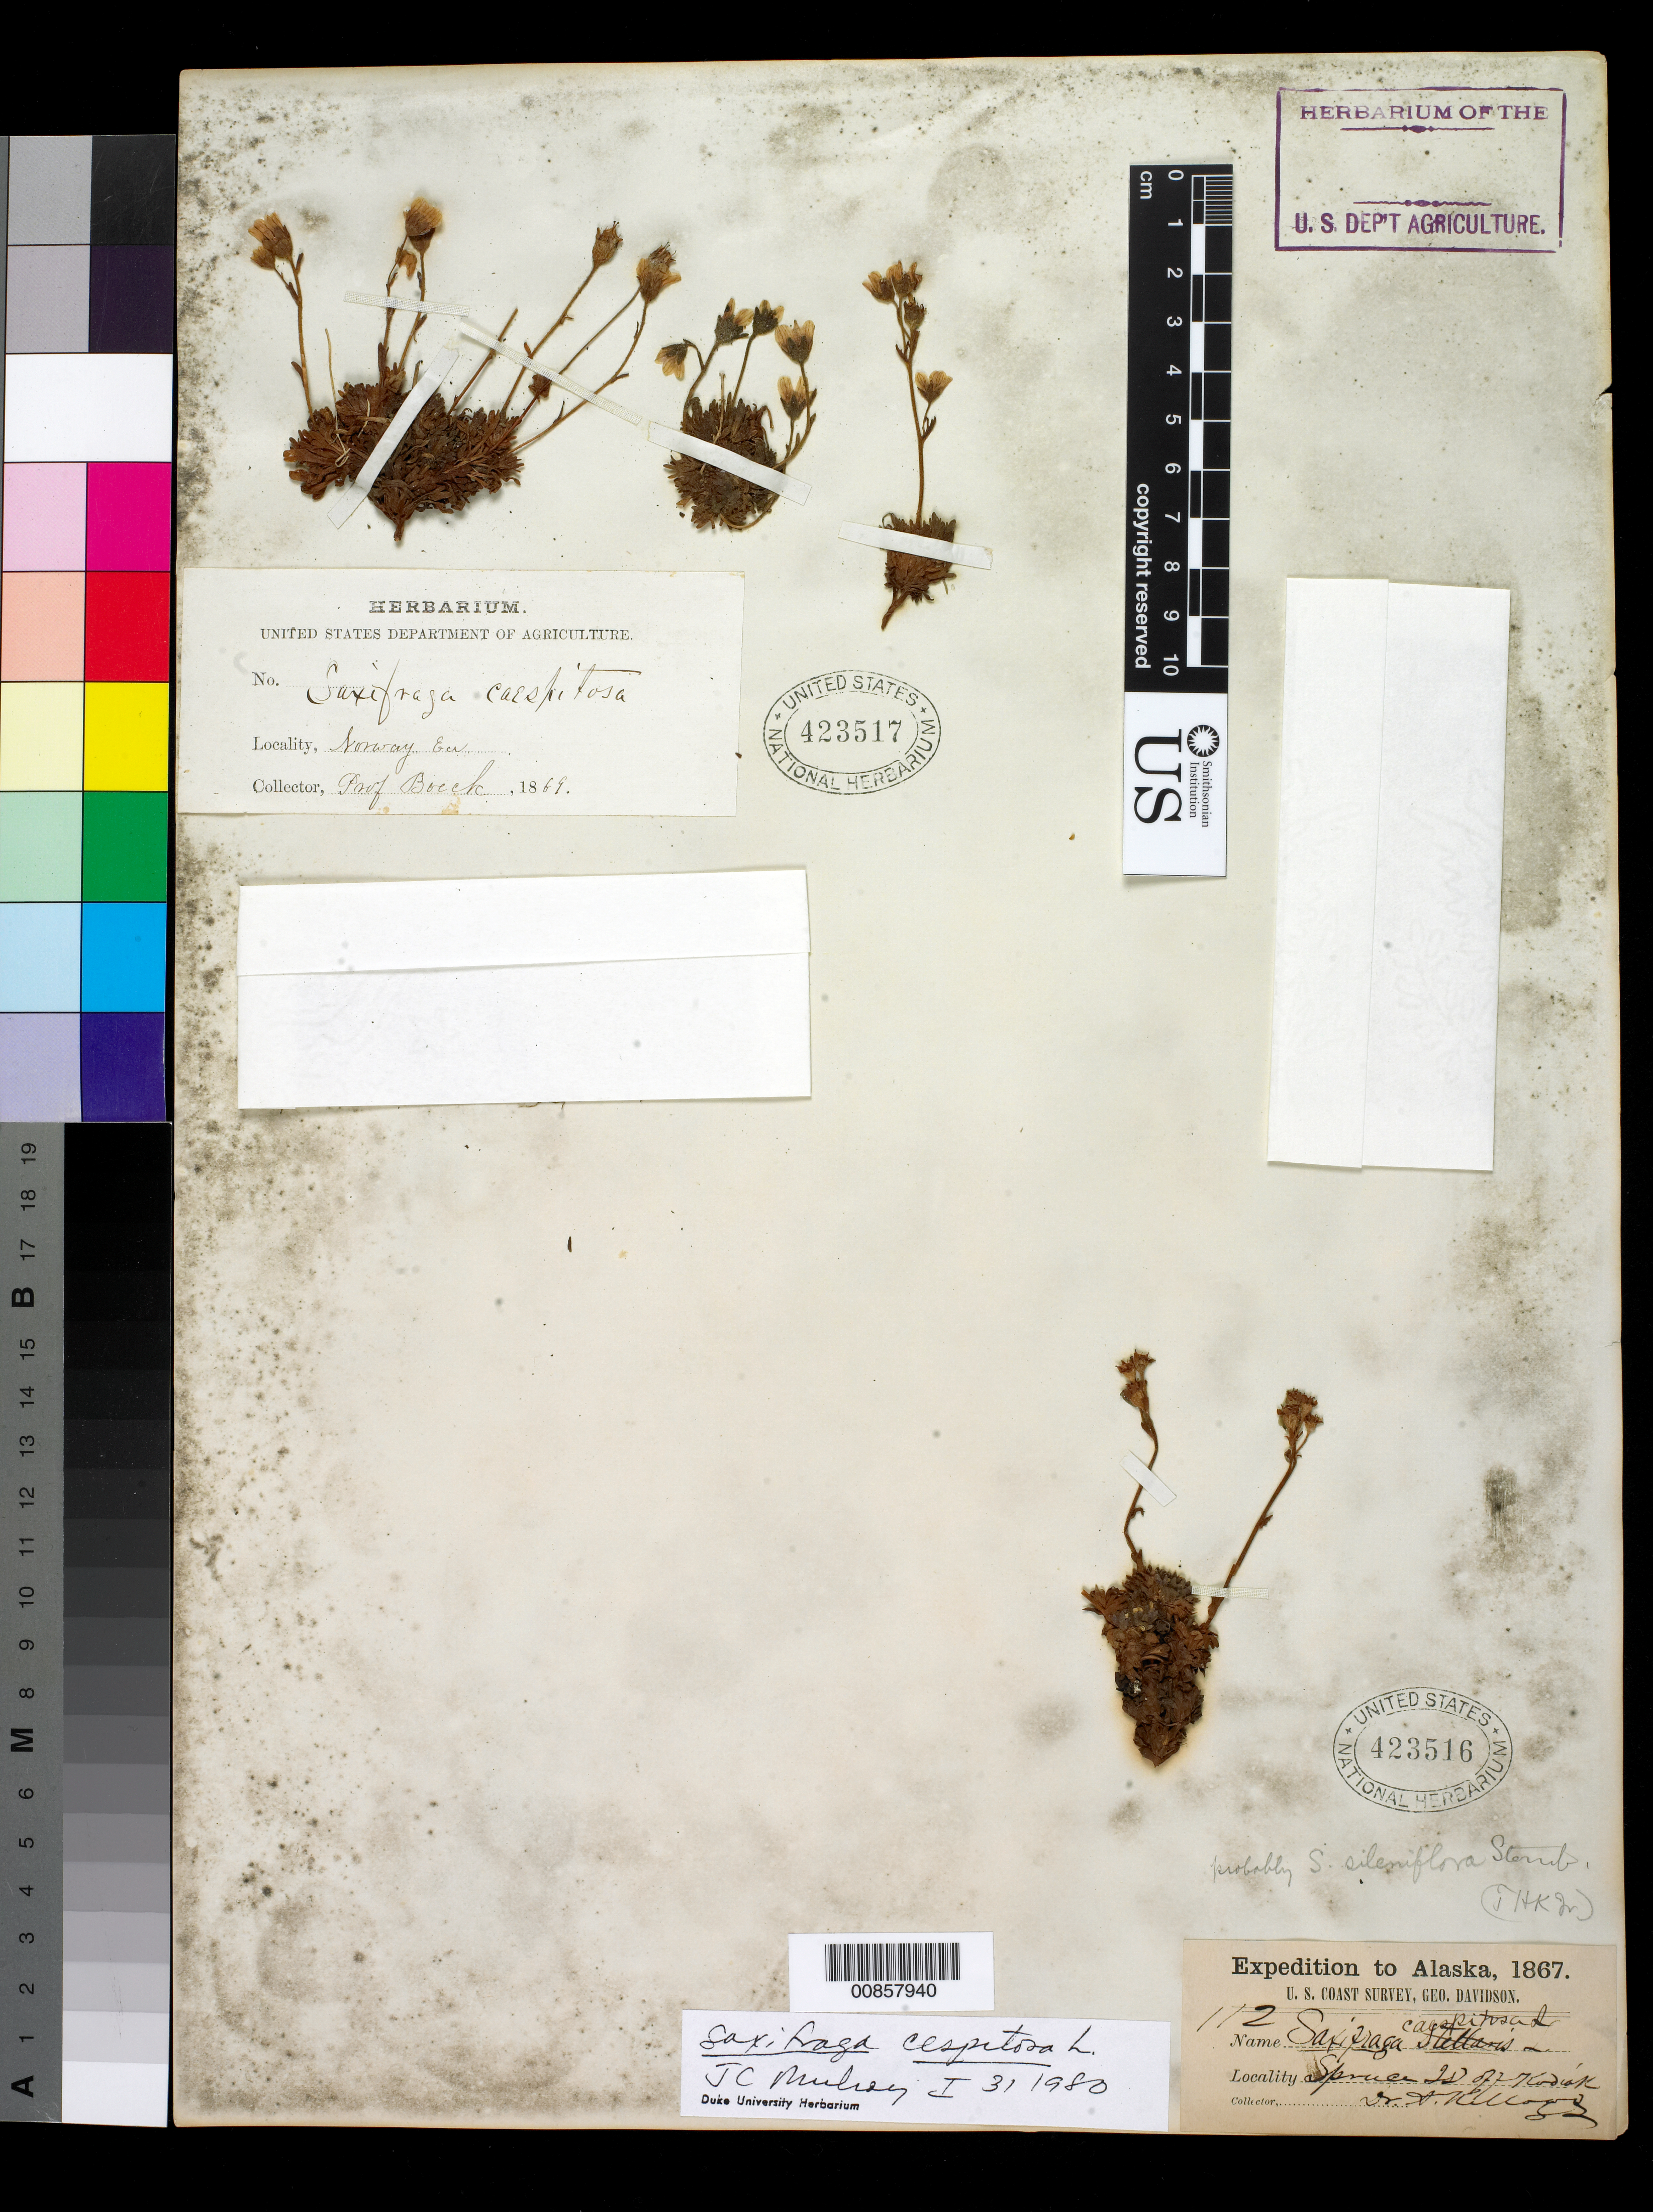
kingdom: Plantae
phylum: Tracheophyta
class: Magnoliopsida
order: Saxifragales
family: Saxifragaceae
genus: Saxifraga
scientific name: Saxifraga caespitosa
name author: L.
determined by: Mulroy, J. C.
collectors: A. Kellogg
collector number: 112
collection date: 1867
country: United States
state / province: Alaska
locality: Spruce Island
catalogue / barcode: US 423516